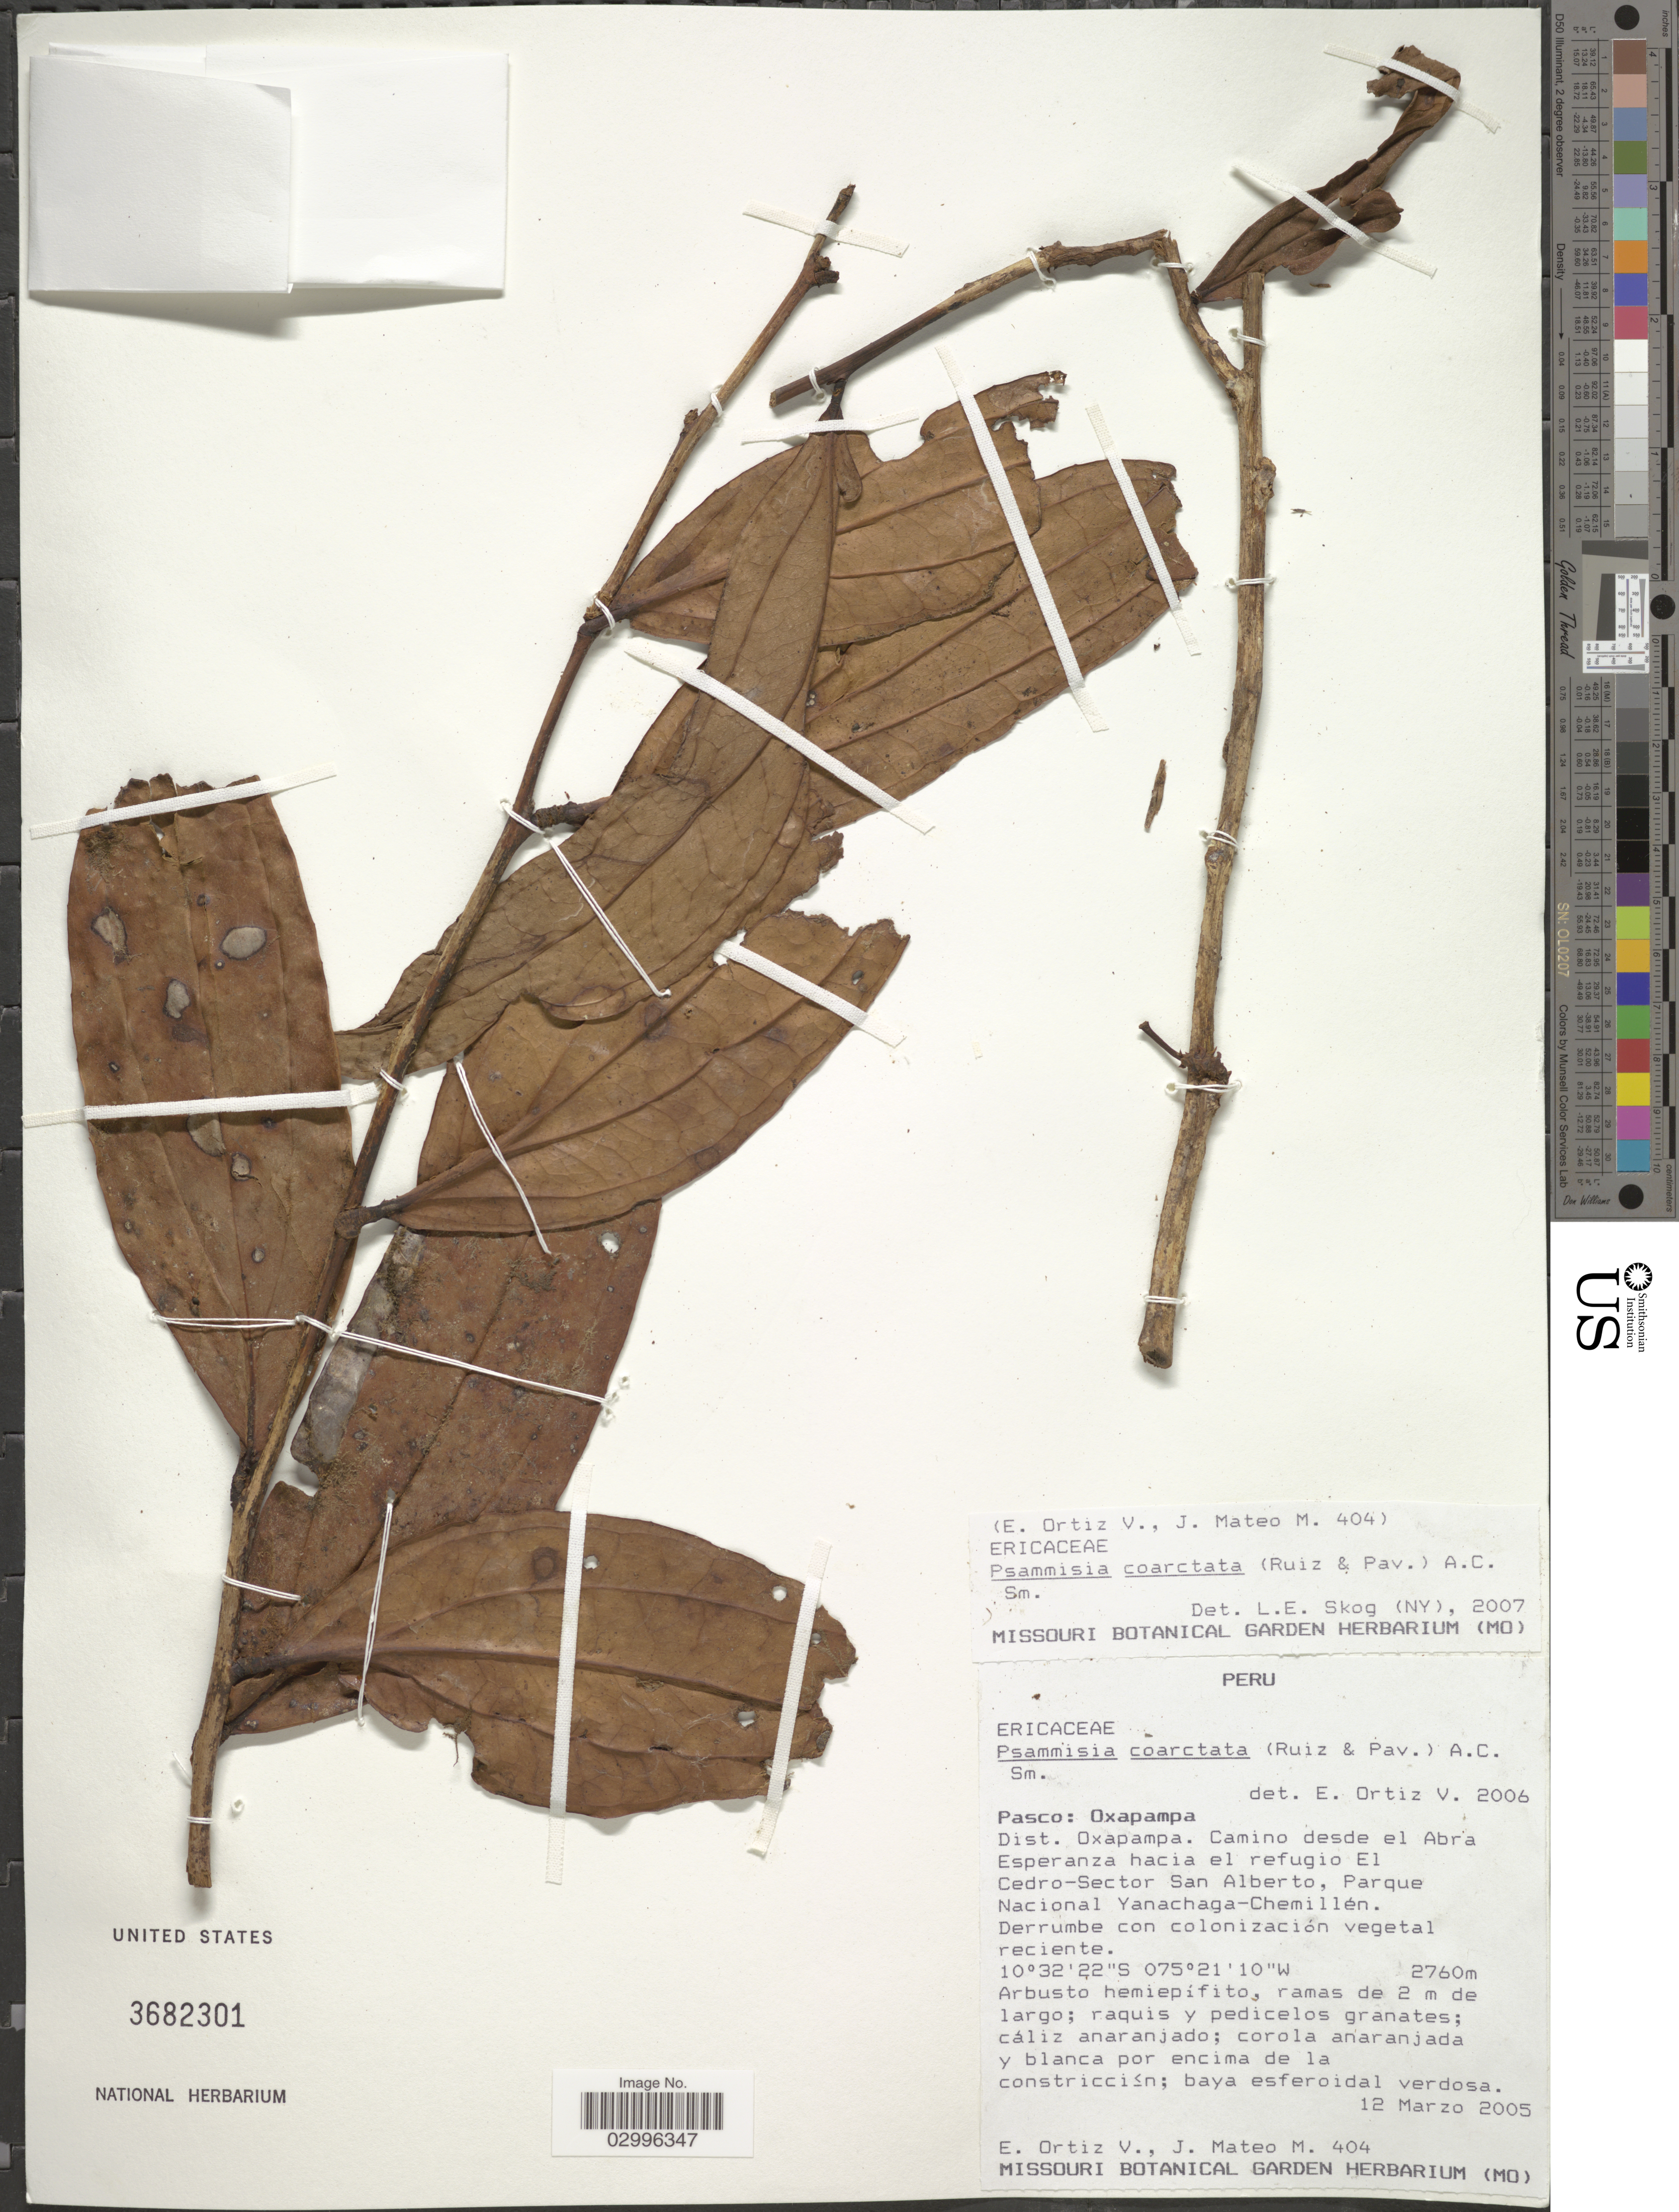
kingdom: Plantae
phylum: Tracheophyta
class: Magnoliopsida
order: Ericales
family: Ericaceae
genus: Psammisia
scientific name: Psammisia coarctata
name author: (Ruiz & Pav.) A.C. Sm.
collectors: E. Ortiz V. & J. Mateo M.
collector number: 404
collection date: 2005-03-12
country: Peru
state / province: Pasco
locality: Oxapampa. Dist. Oxapampa. Camino del Abra Esperanza hacia el refugio El Cedro-Sector San Alberto, Parque Nacional Yanachaga-Chemillén.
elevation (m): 2760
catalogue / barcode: US 3682301